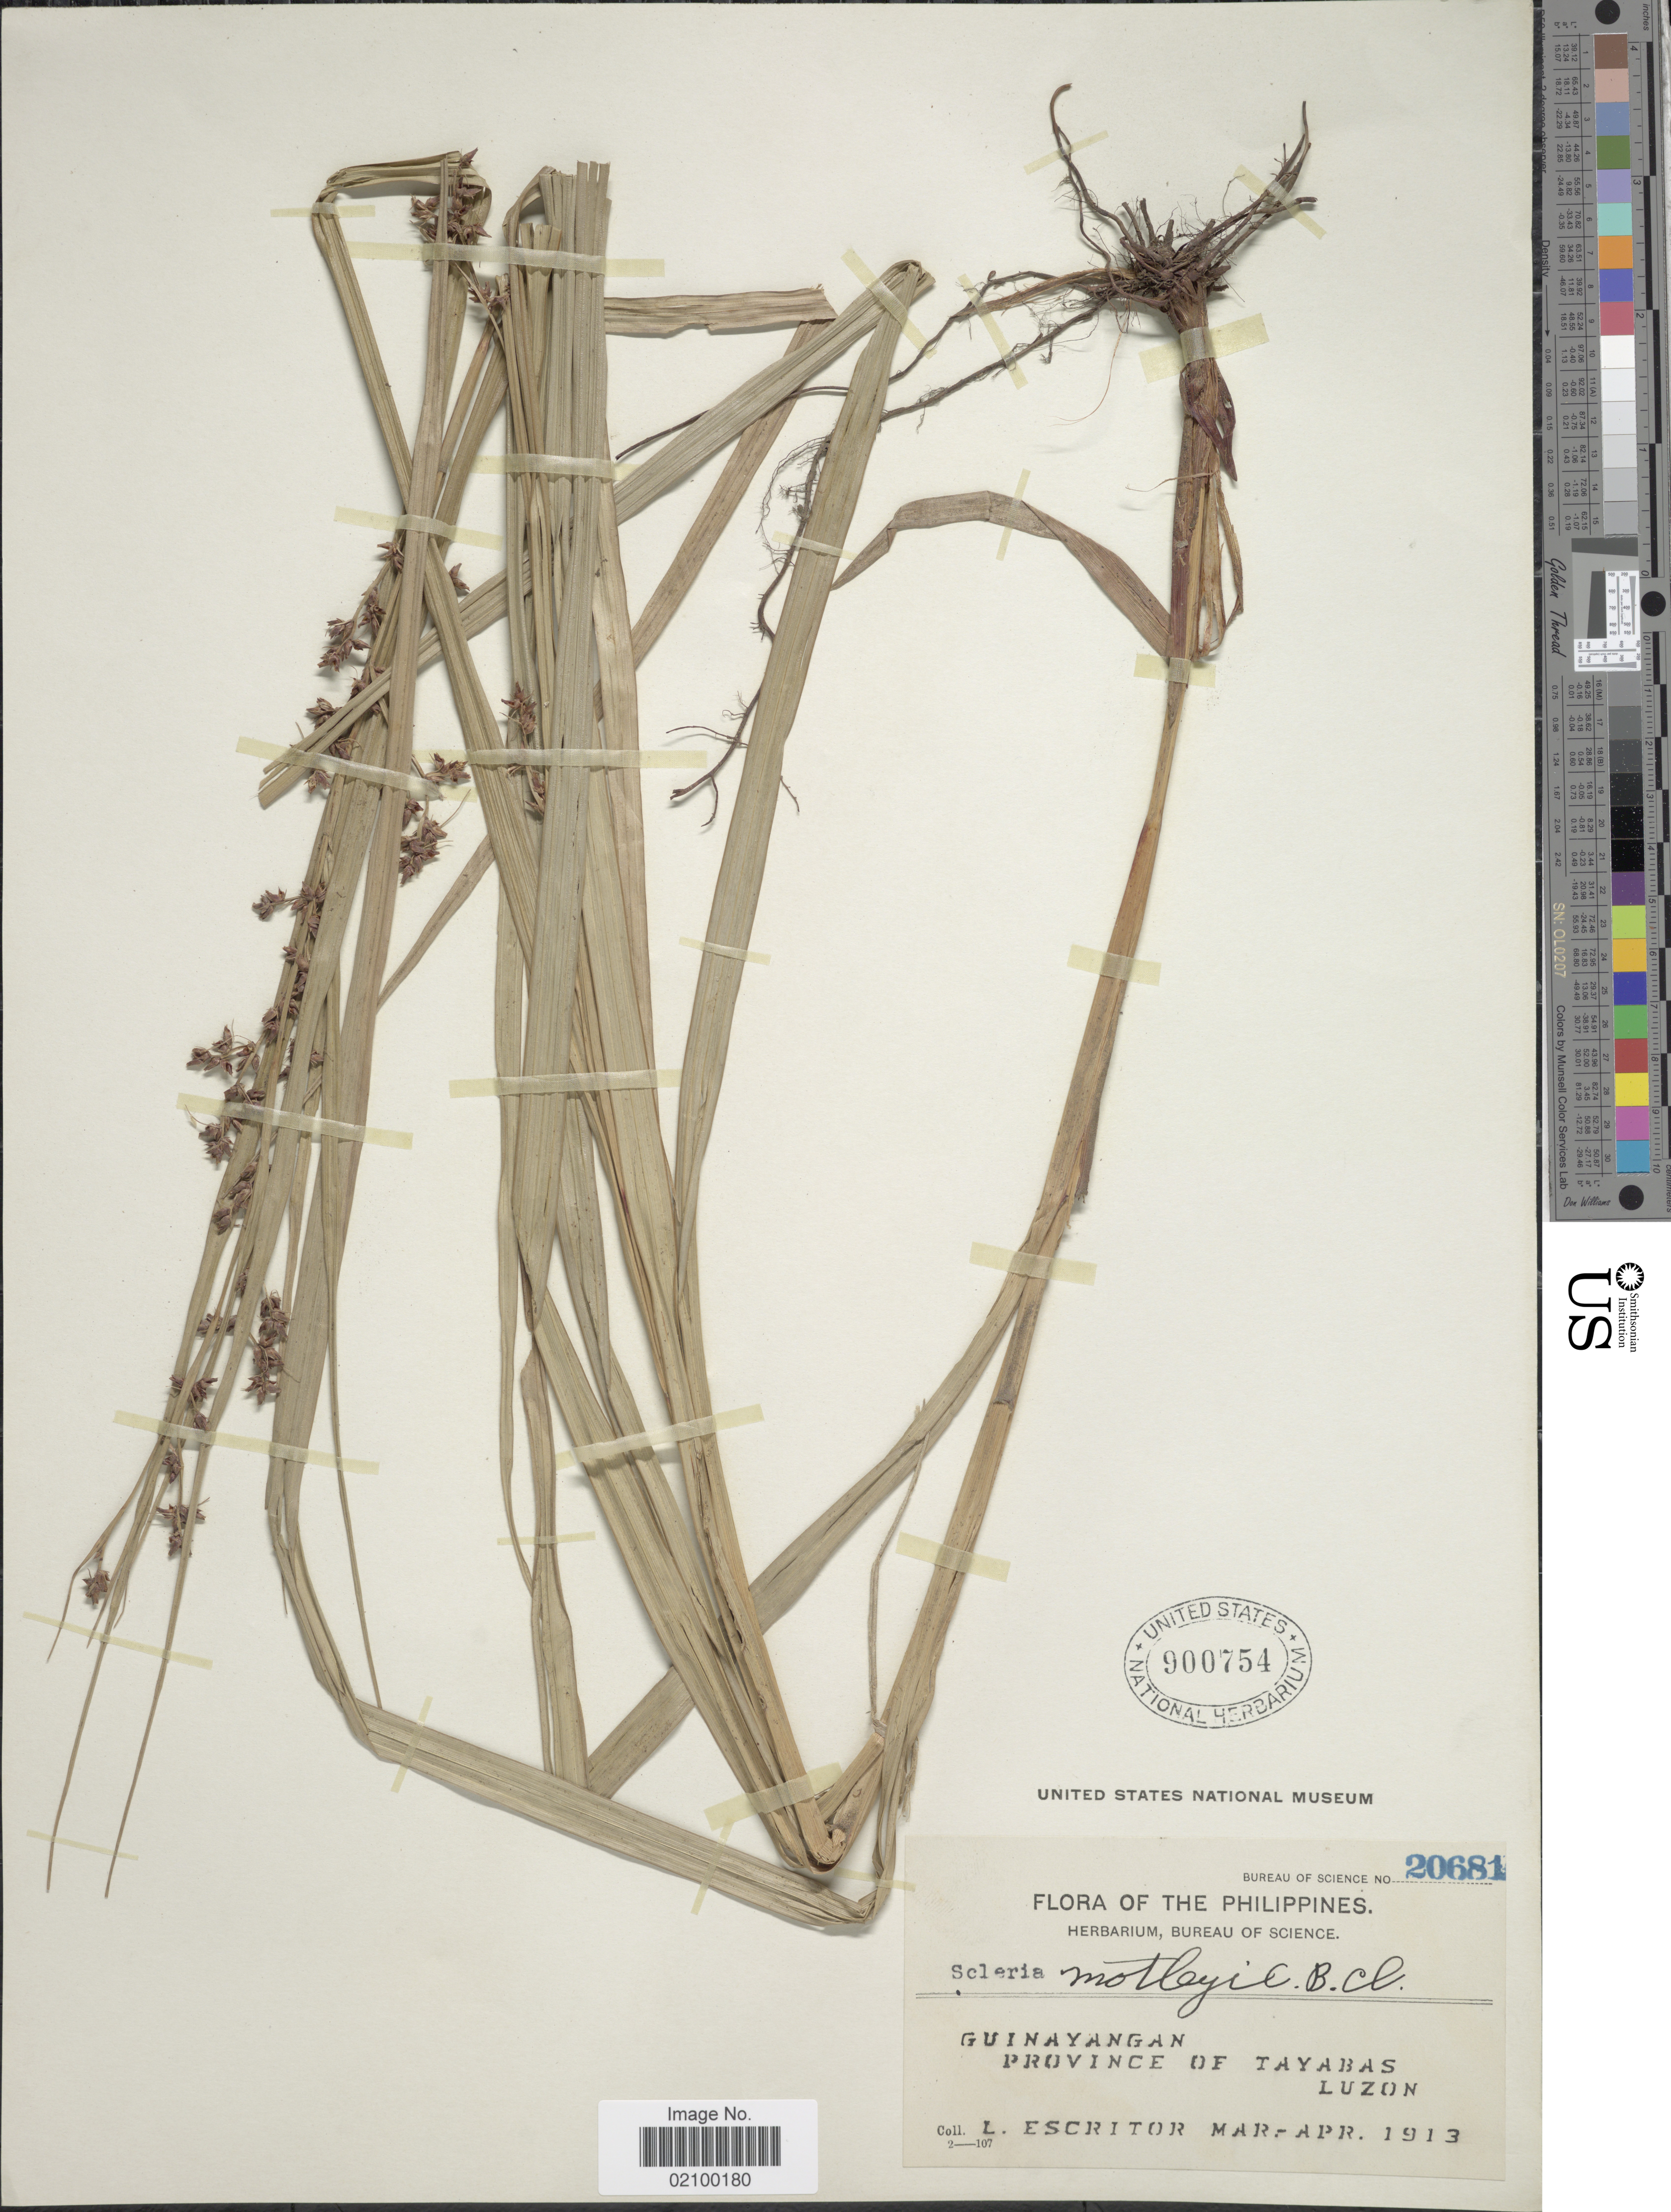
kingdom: Plantae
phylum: Tracheophyta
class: Liliopsida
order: Poales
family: Cyperaceae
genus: Scleria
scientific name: Scleria motleyi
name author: C.B. Clarke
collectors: L. Escritor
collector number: Bureau Of Science 20681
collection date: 1913-03/1913-04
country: Philippines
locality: Guinayangan, Province of Tayabas, Luzon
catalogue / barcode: US 900754